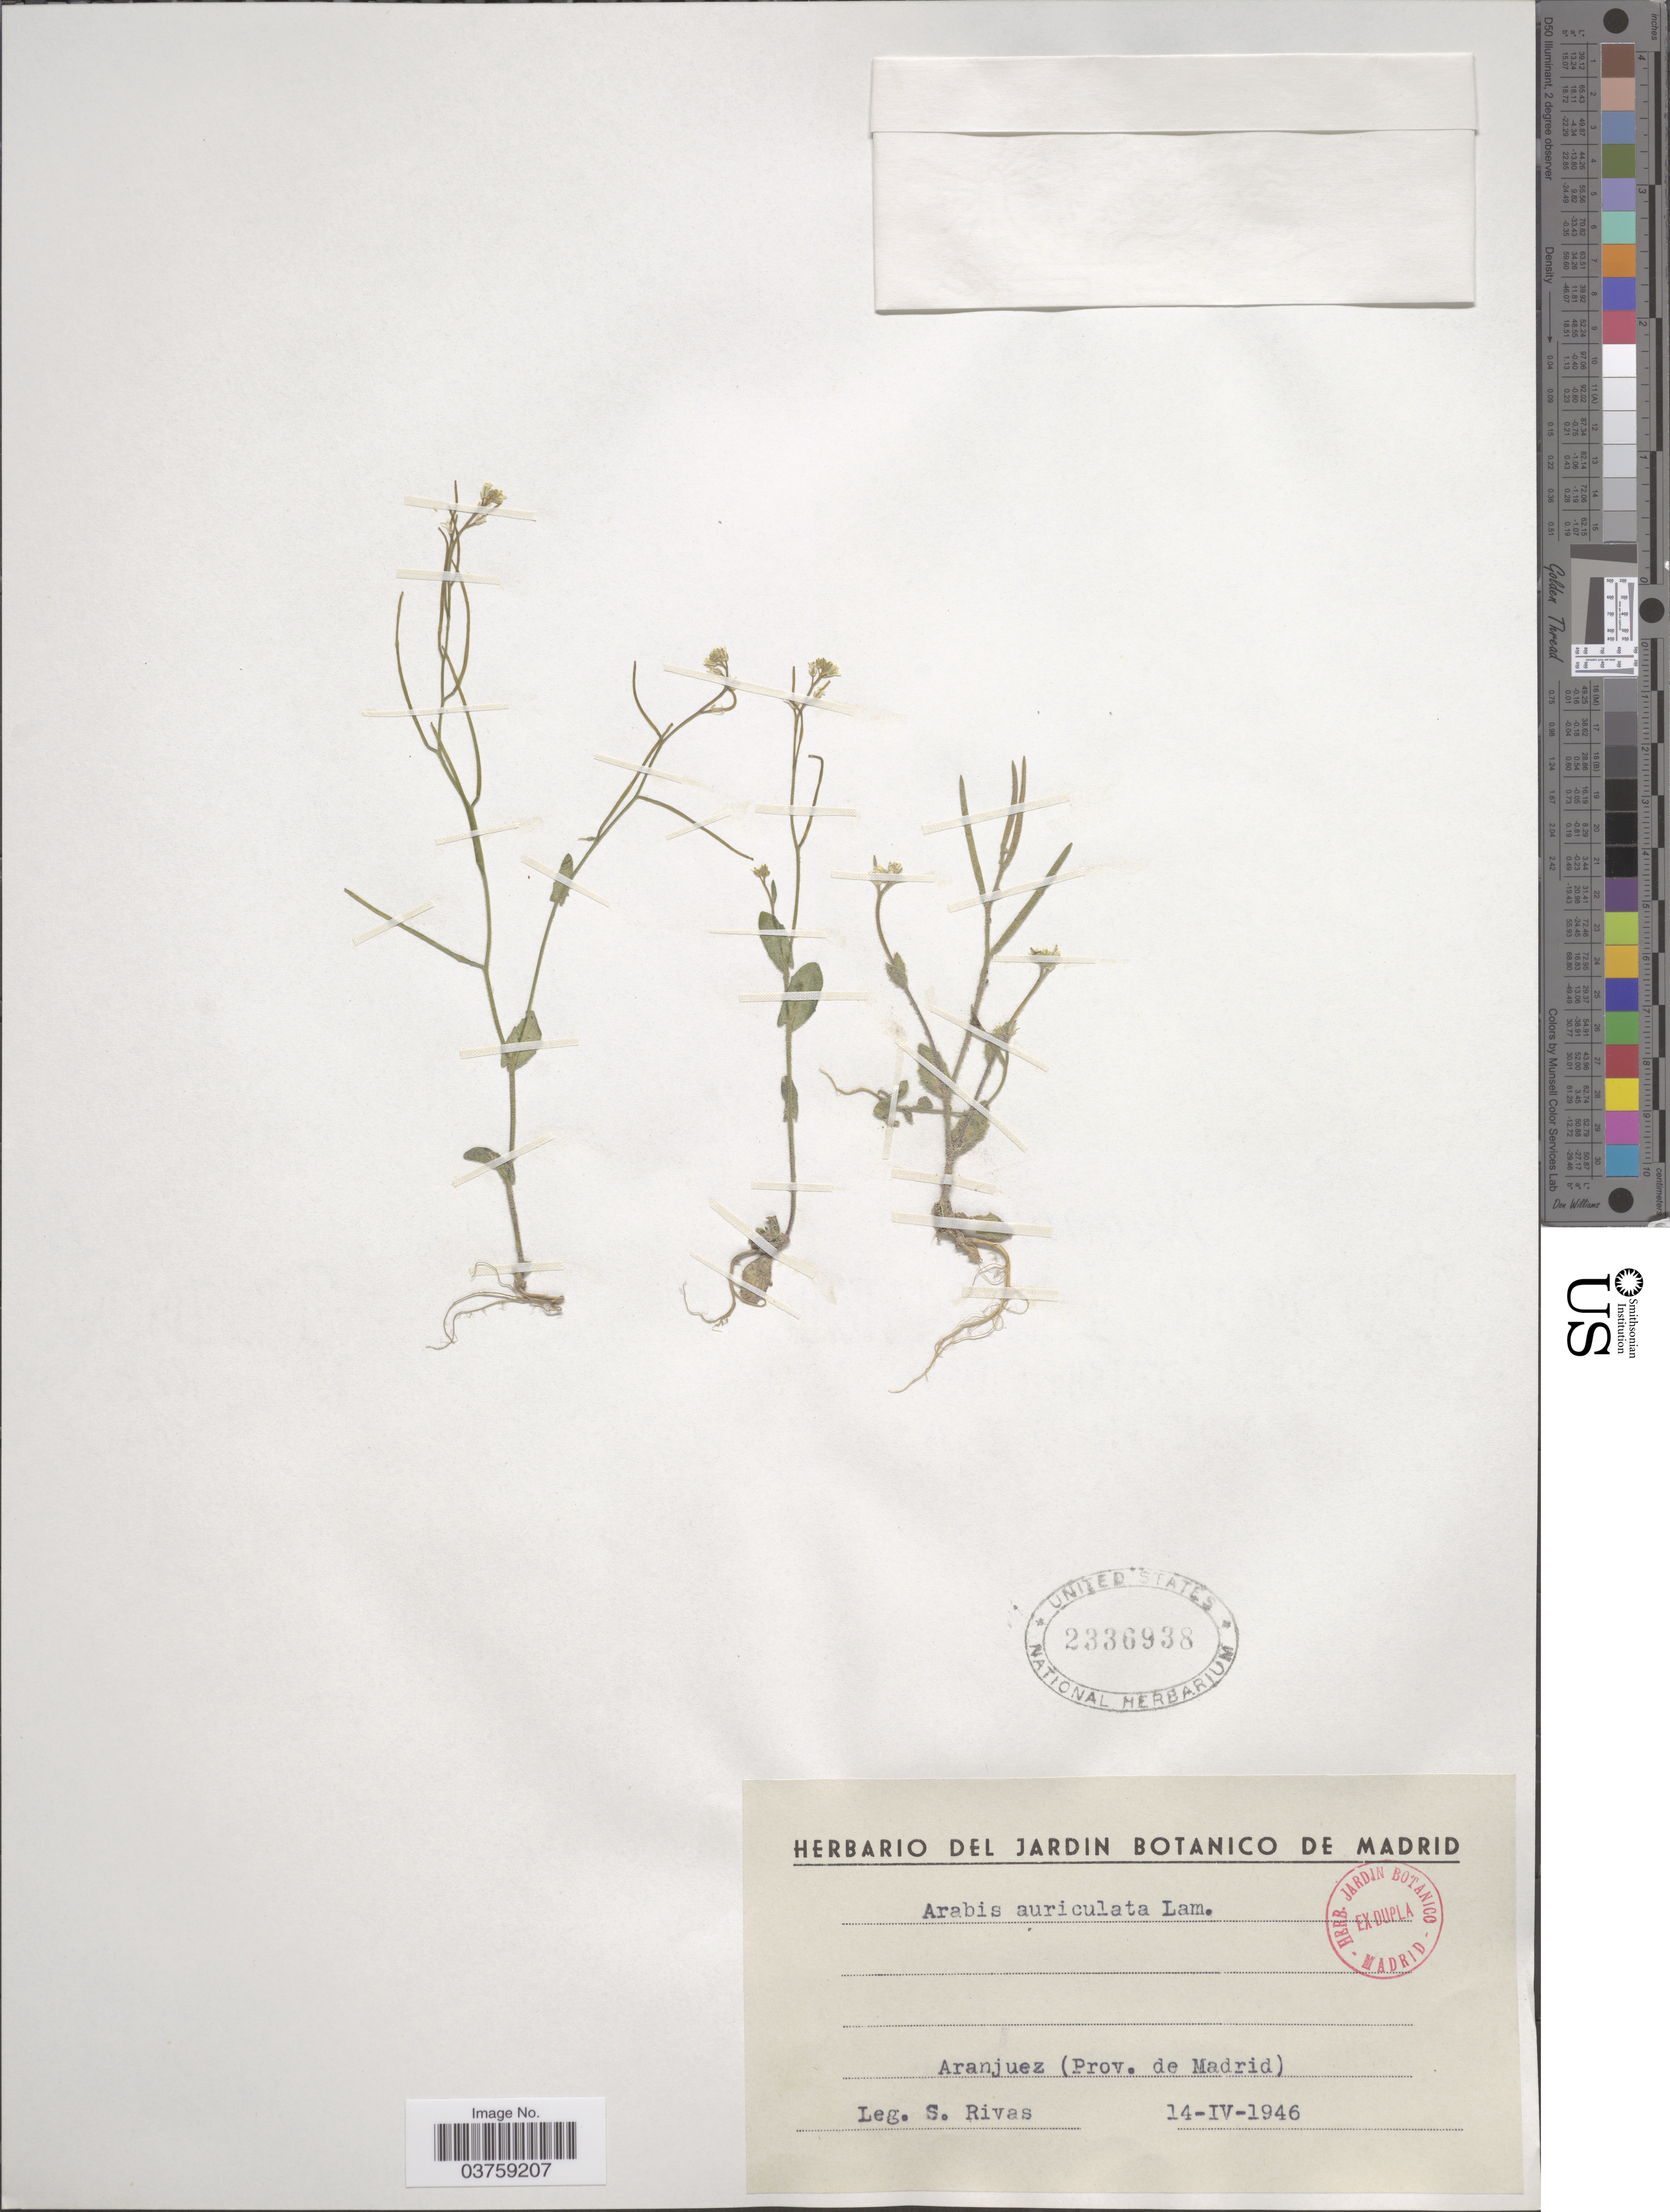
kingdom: Plantae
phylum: Tracheophyta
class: Magnoliopsida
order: Brassicales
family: Brassicaceae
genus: Arabis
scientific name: Arabis auriculata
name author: Lam.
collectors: S. Rivas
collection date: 1946-04-14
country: Spain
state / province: Madrid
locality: Aranjuez (Prov. de Madrid).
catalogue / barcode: US 2336938